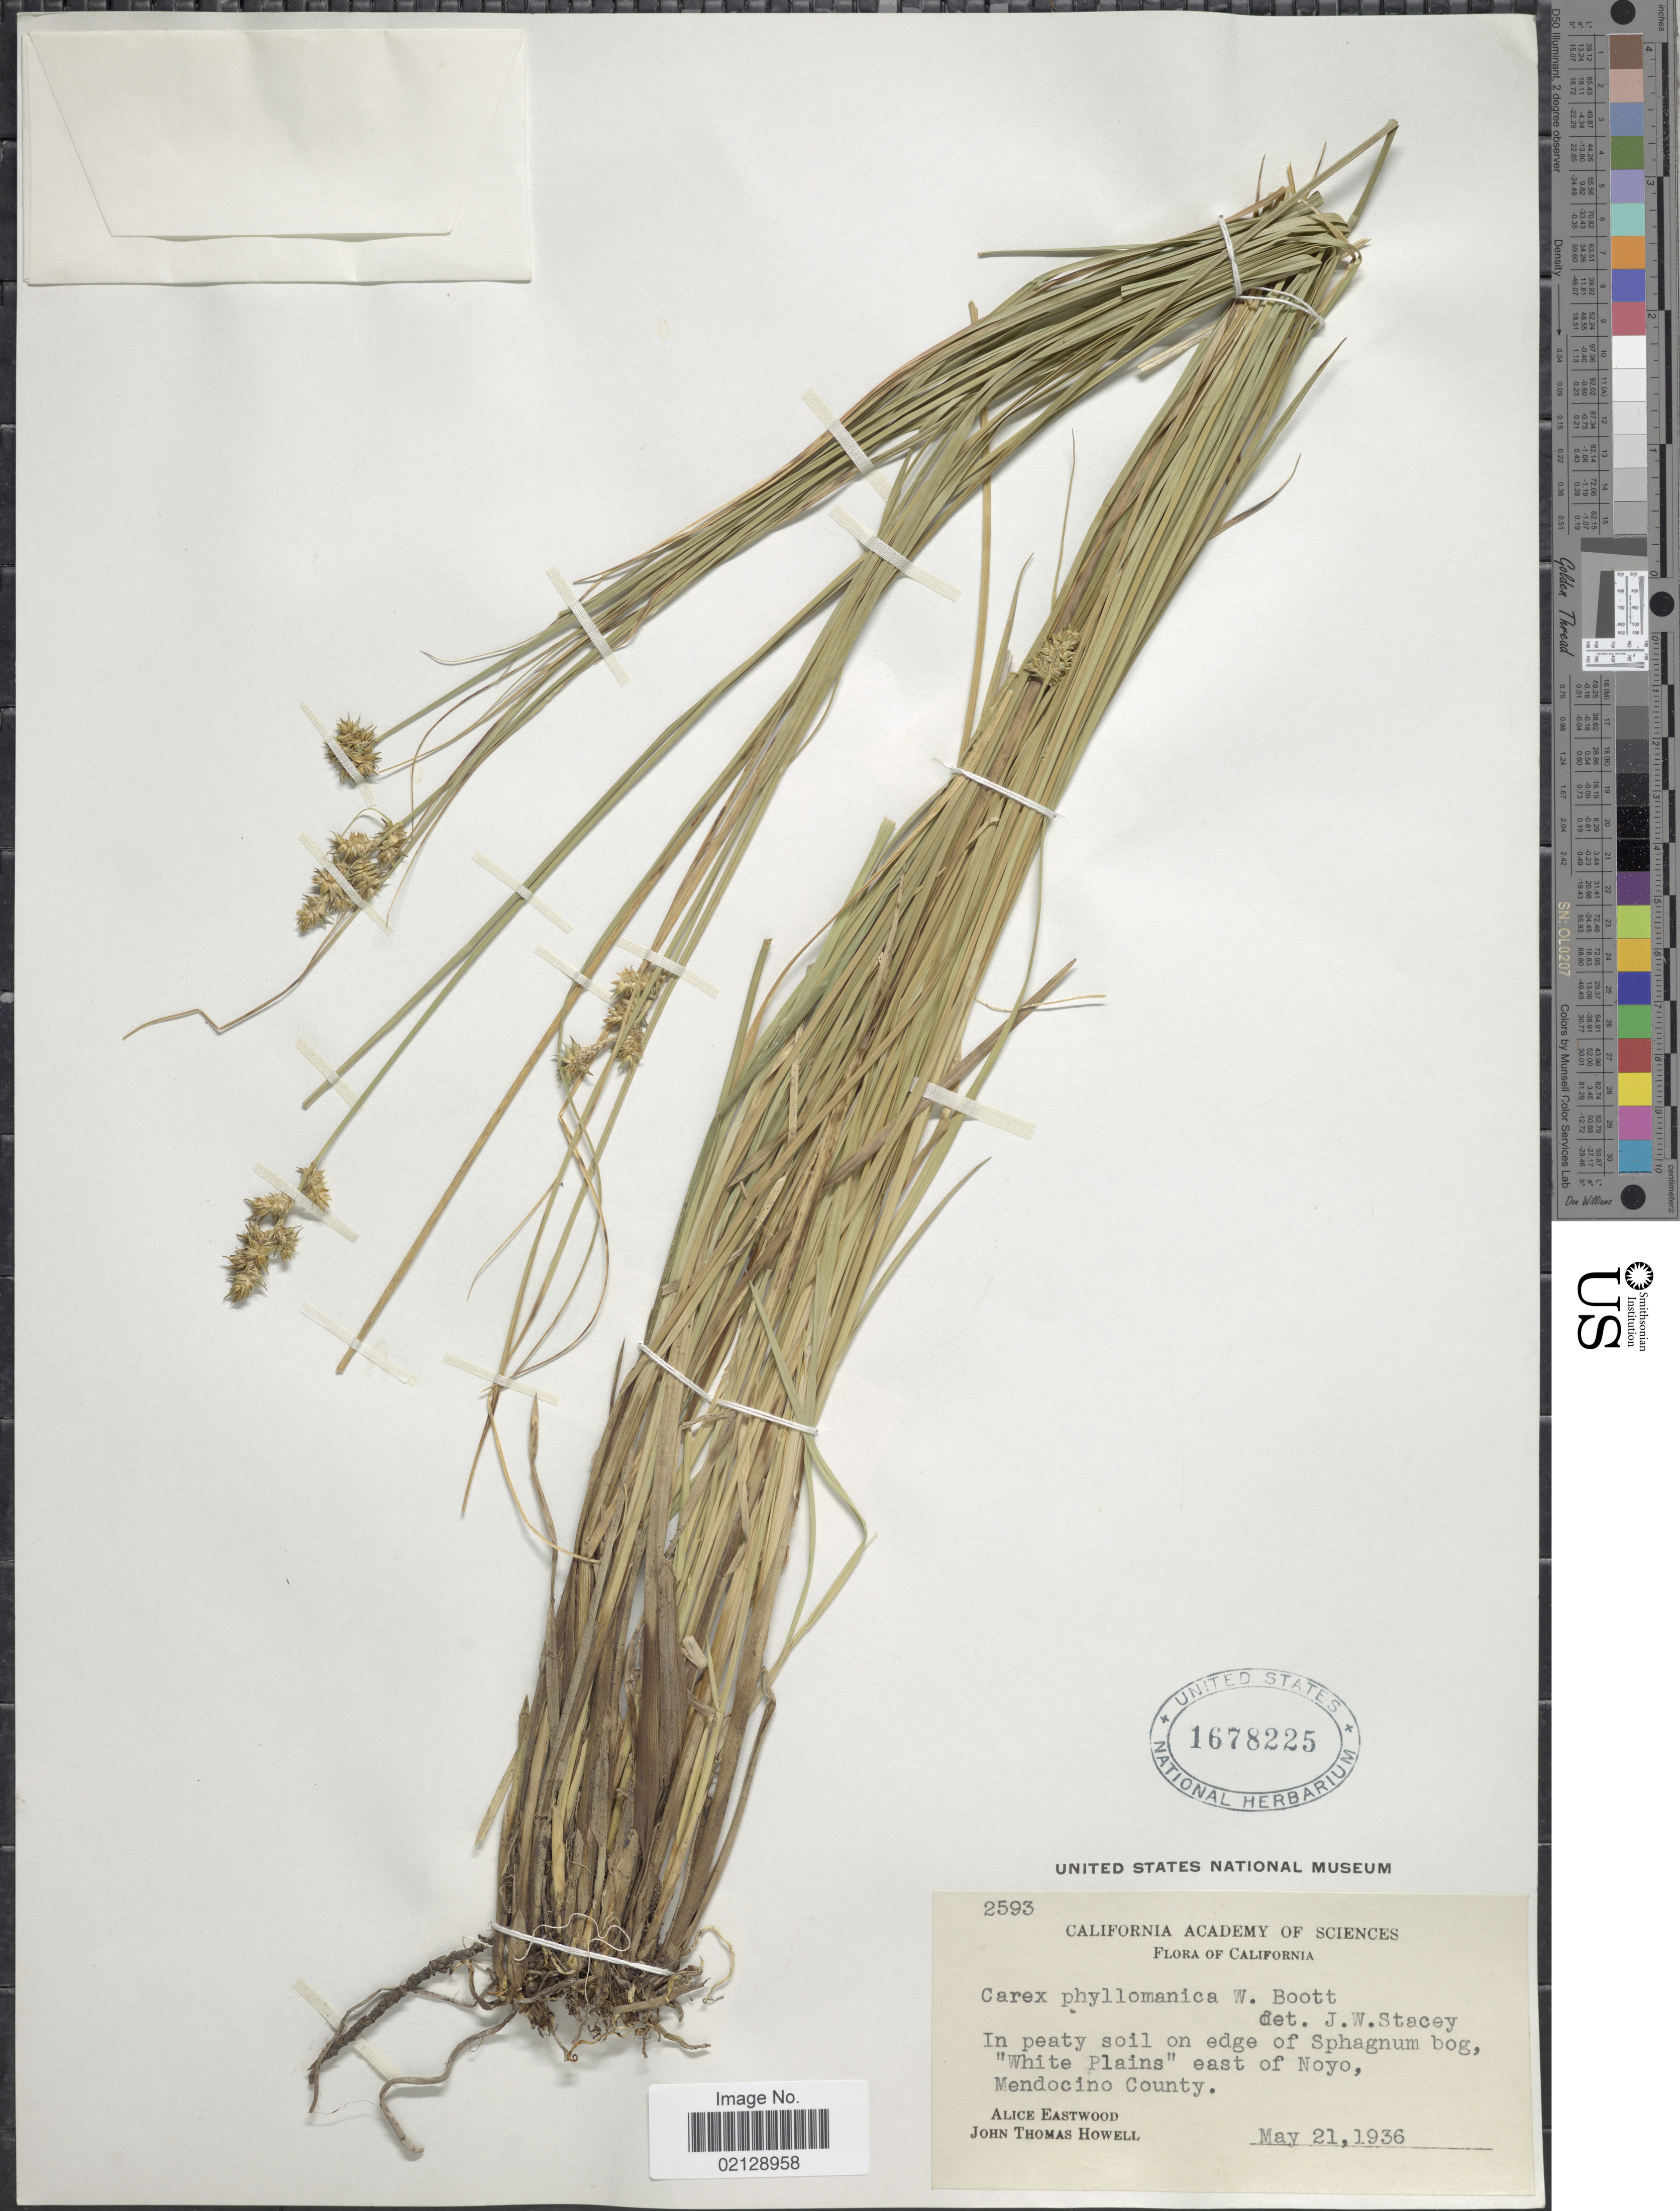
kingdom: Plantae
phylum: Tracheophyta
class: Liliopsida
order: Poales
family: Cyperaceae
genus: Carex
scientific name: Carex echinata subsp. phyllomanica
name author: (W. Boott) Reznicek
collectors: A. Eastwood & J. T. Howell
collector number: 2593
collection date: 1936-05-21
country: United States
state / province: California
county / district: Mendocino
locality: In peaty soil on edge of Sphagnum bog, "White Plains"east of Noyo, Mendocino County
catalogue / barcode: US 1678225